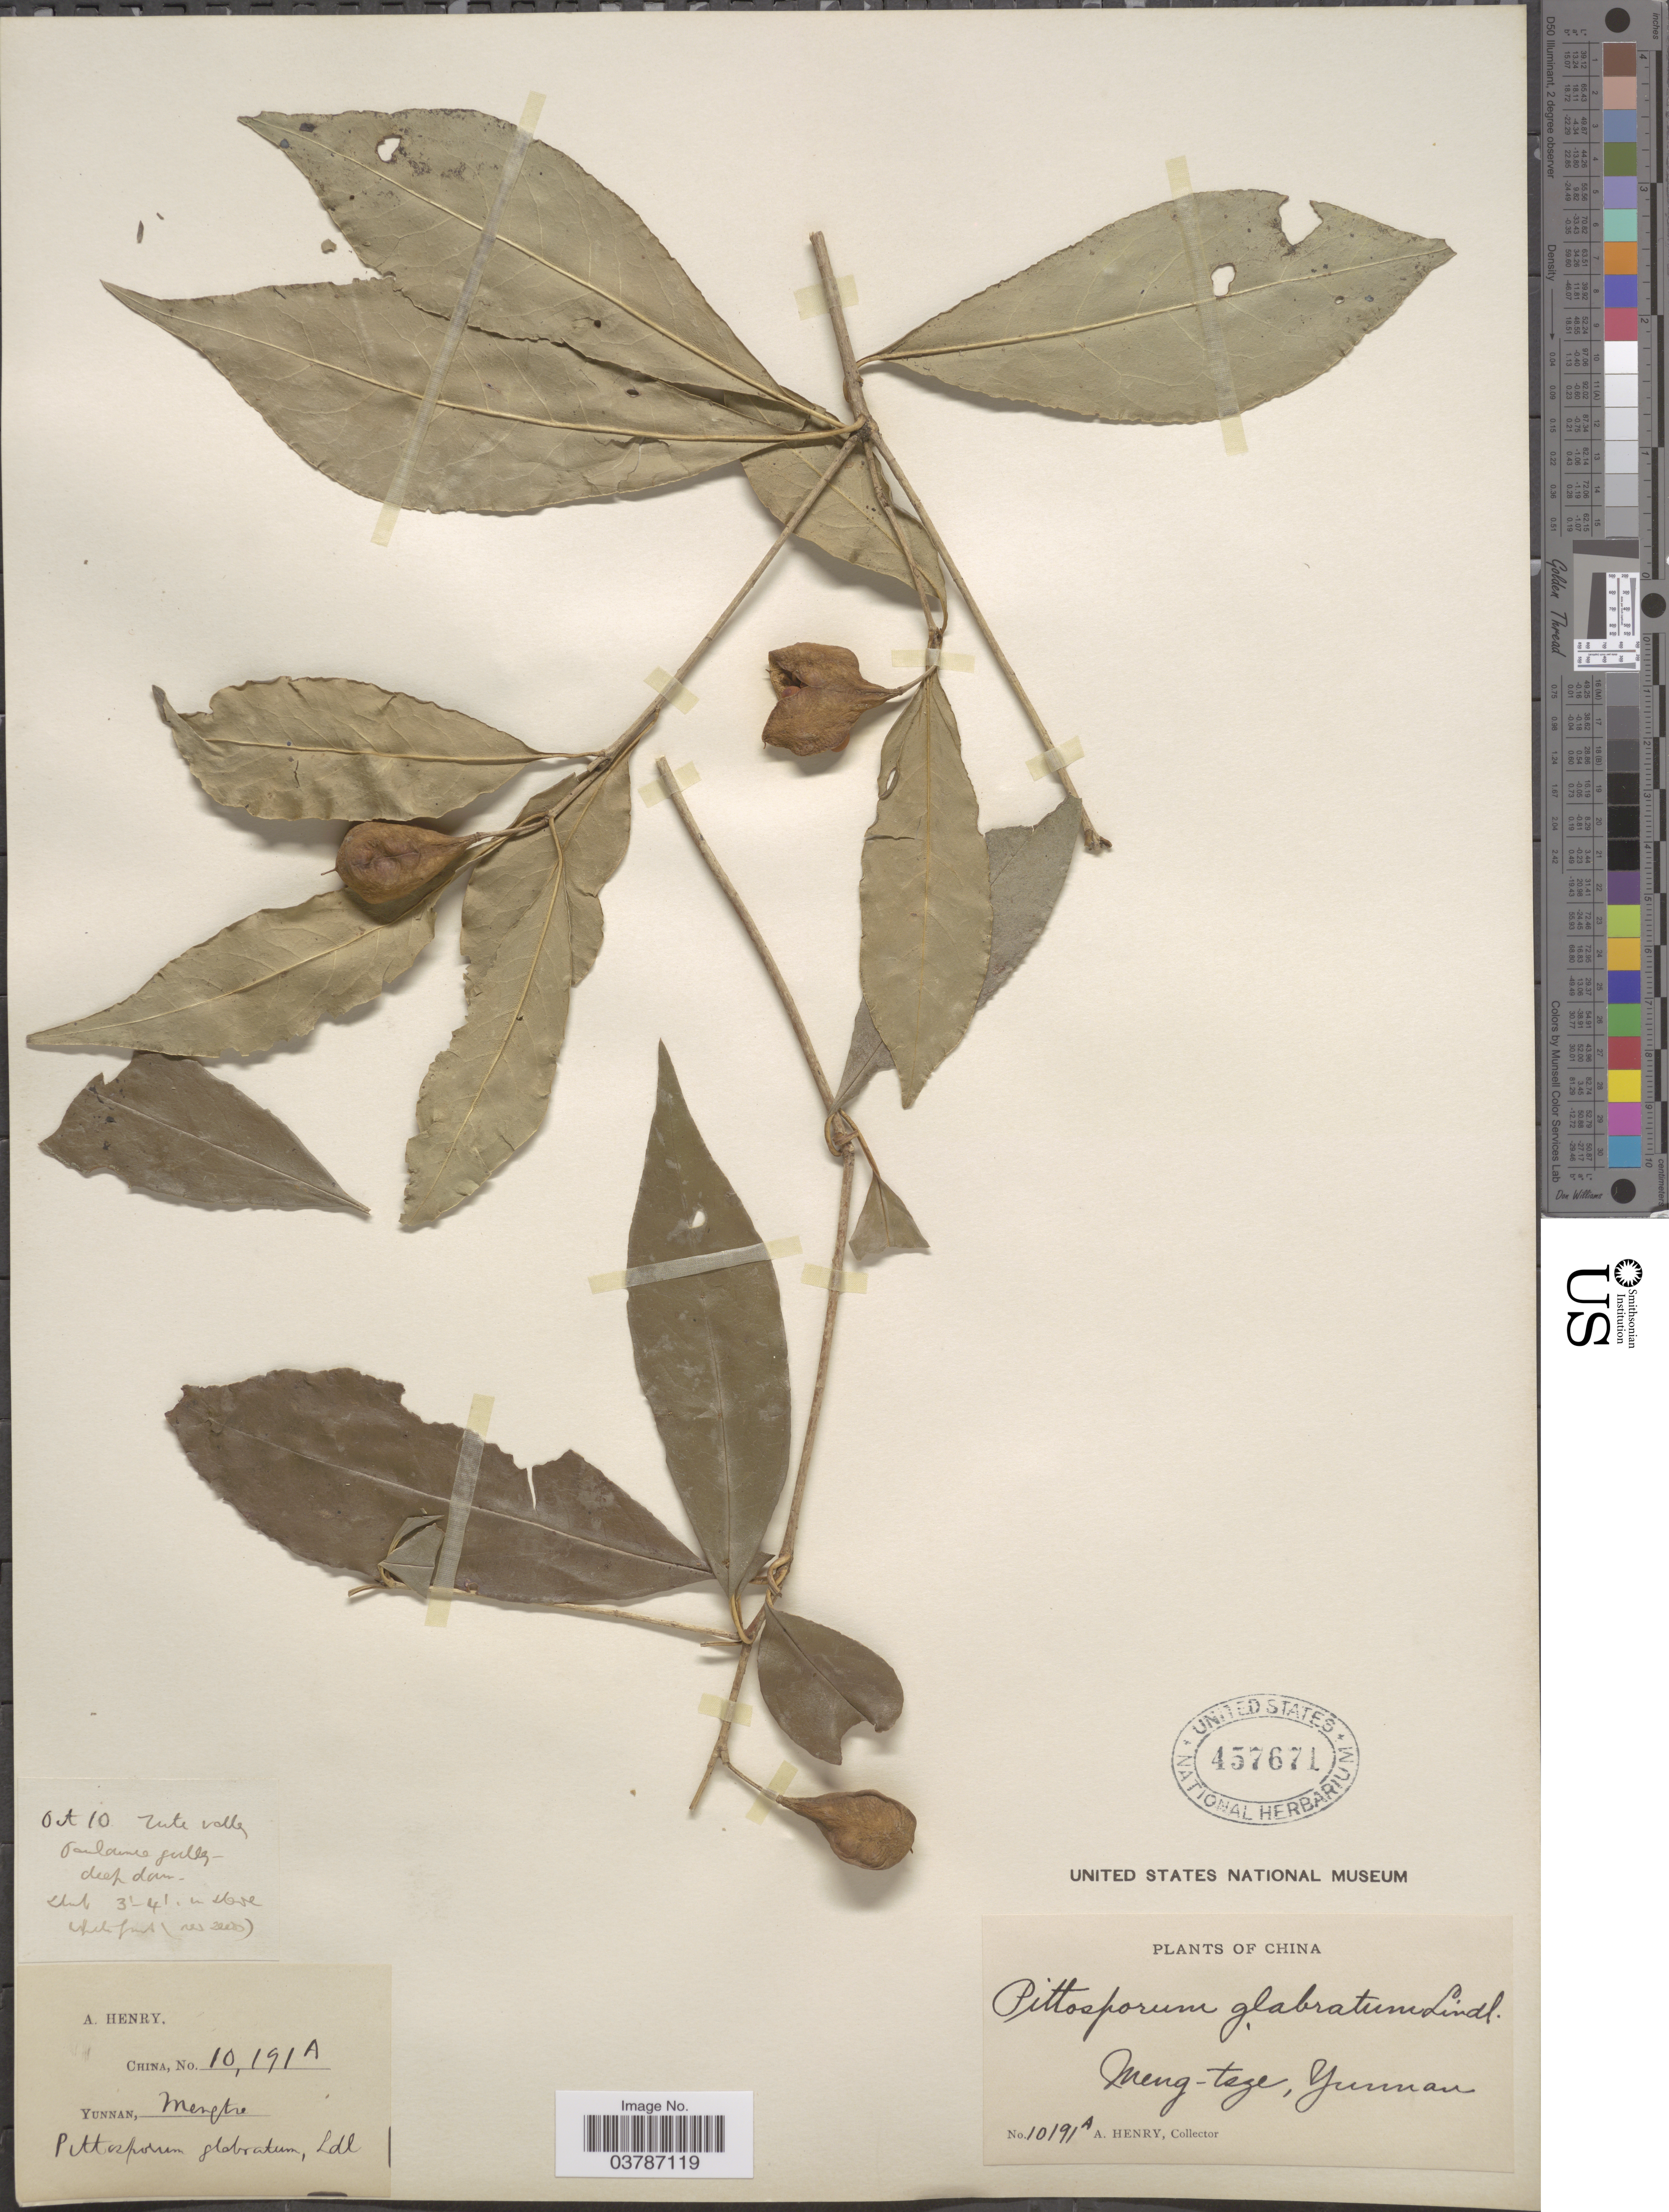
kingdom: Plantae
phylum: Tracheophyta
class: Magnoliopsida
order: Apiales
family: Pittosporaceae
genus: Pittosporum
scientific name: Pittosporum glabratum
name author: Lindl.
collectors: A. Henry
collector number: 10191 A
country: China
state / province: Yunnan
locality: Meng-tsze. Mts valley.*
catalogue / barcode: US 457671